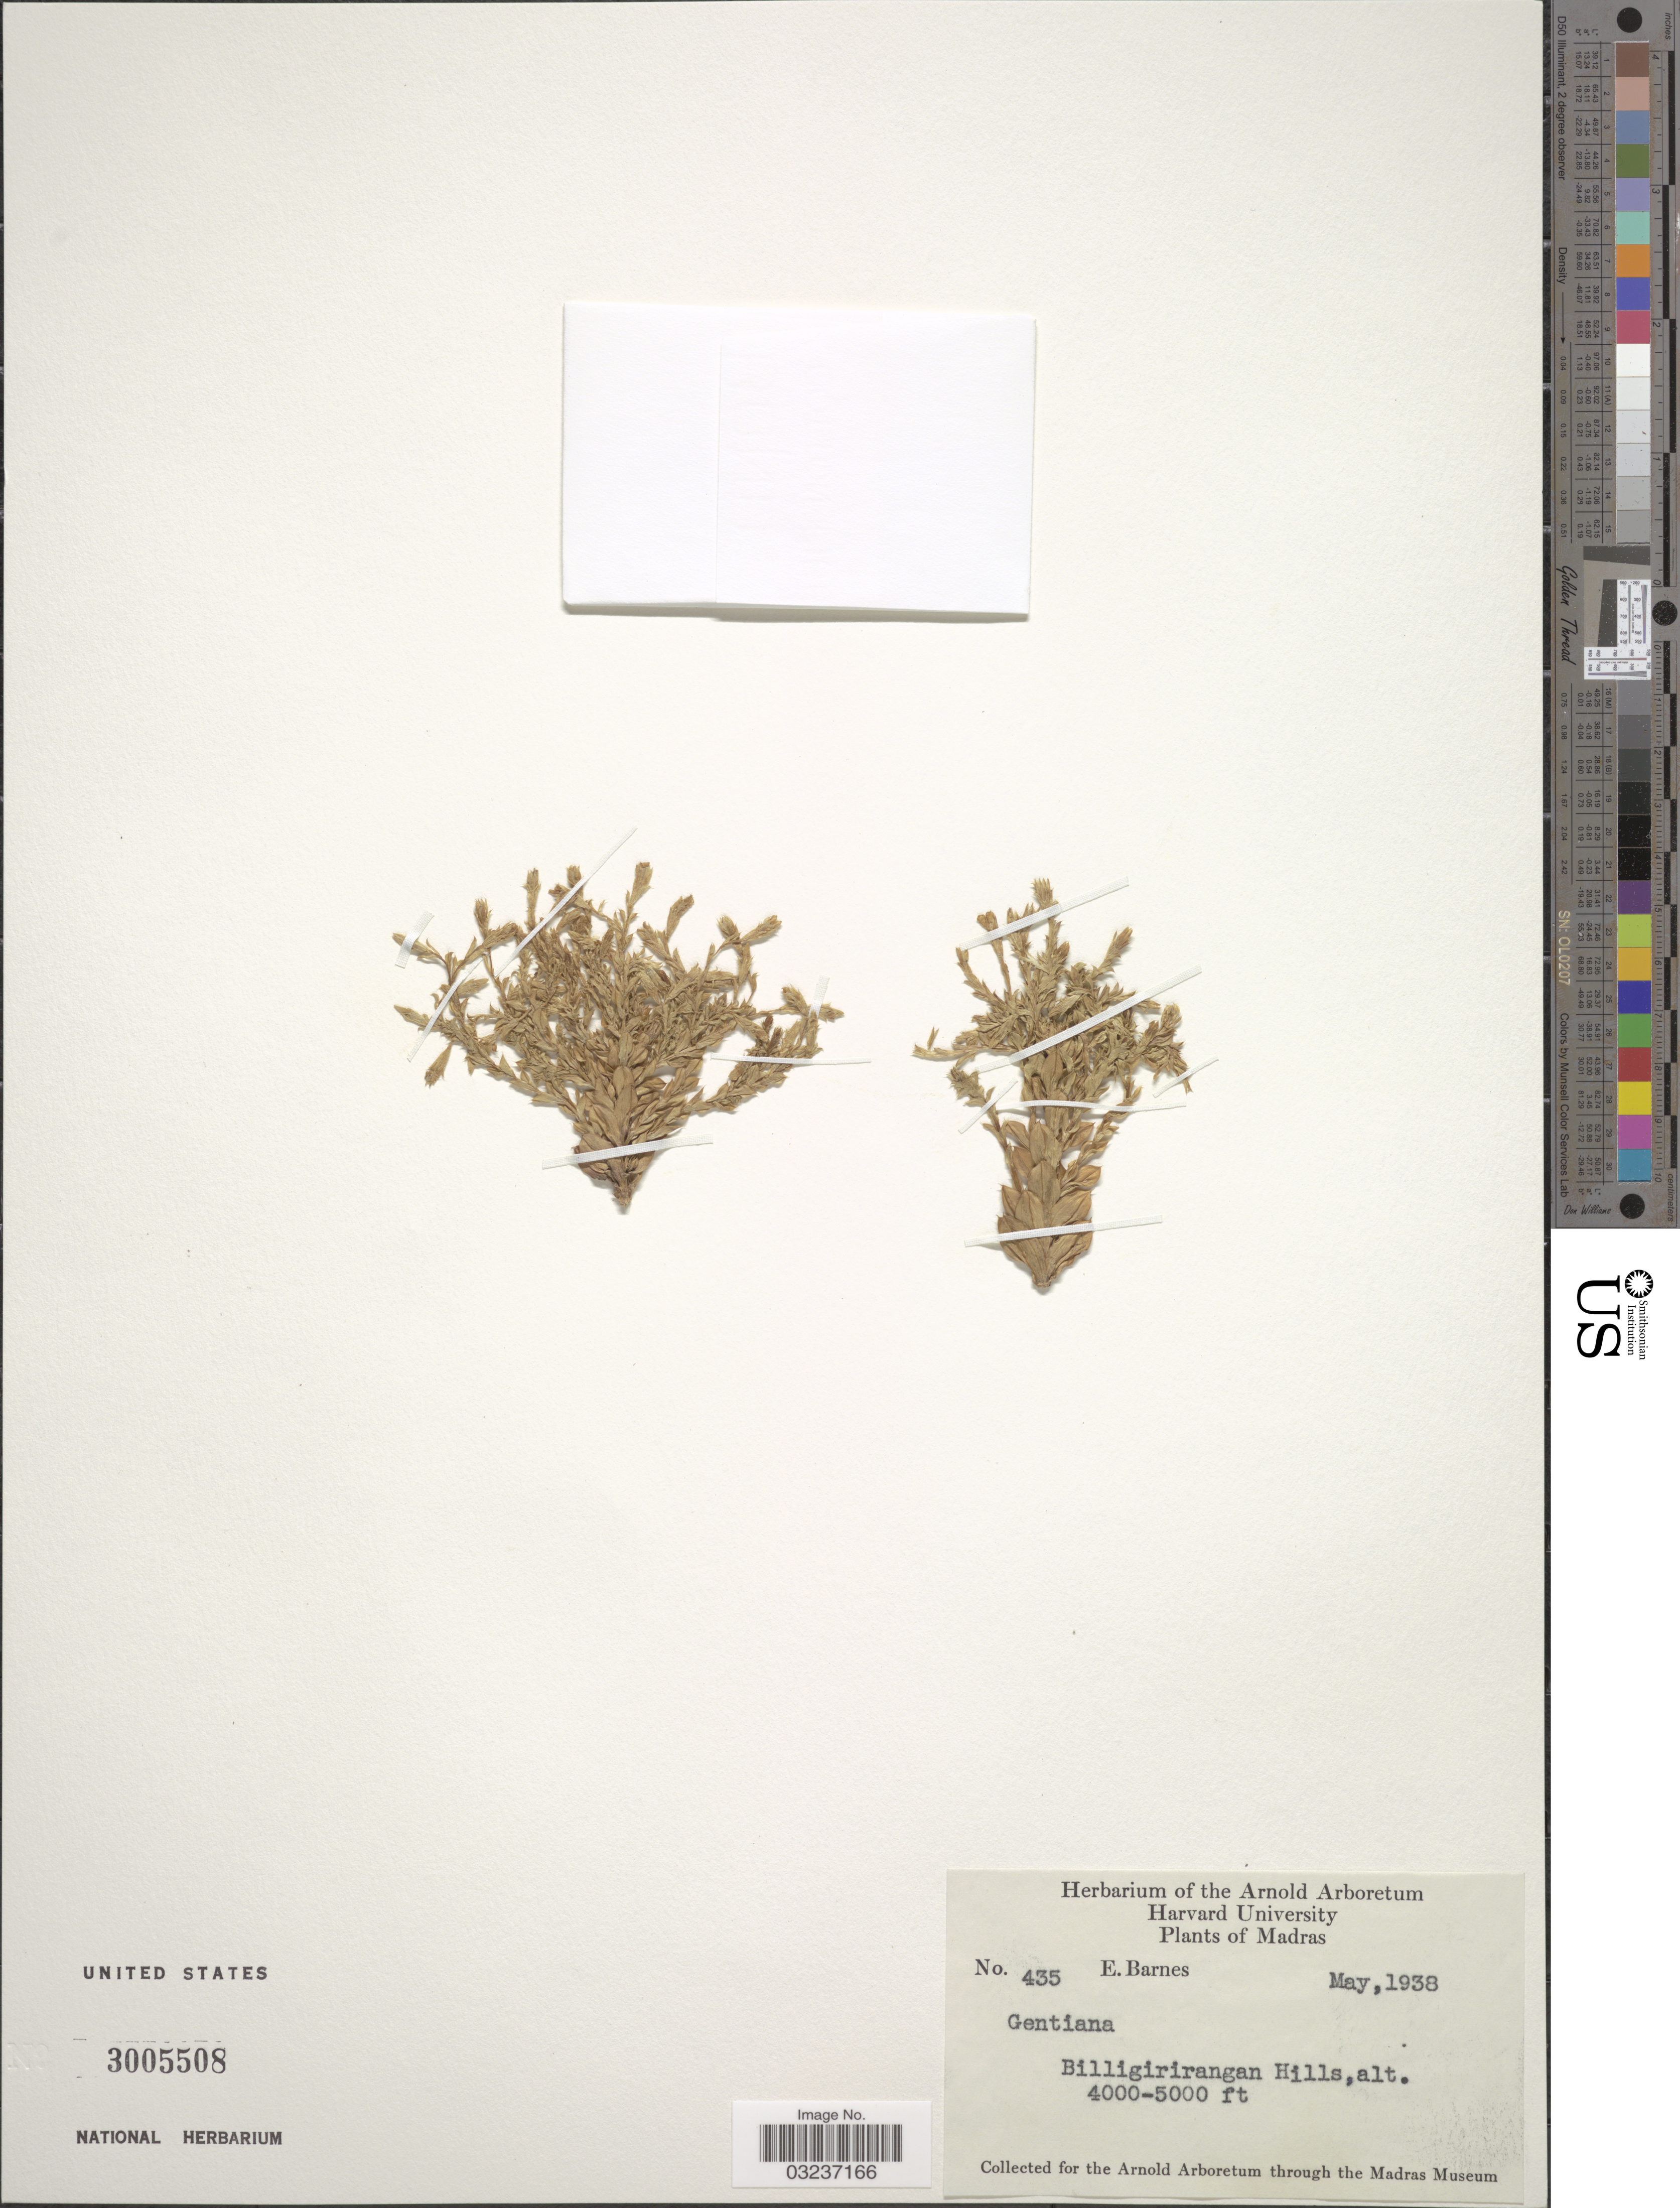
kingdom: Plantae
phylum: Tracheophyta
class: Magnoliopsida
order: Gentianales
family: Gentianaceae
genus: Gentiana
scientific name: Gentiana sp.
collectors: E. Barnes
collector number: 435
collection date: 1938-05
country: India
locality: Madras. Billigirirangan Hills.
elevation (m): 1219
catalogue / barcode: US 3005508